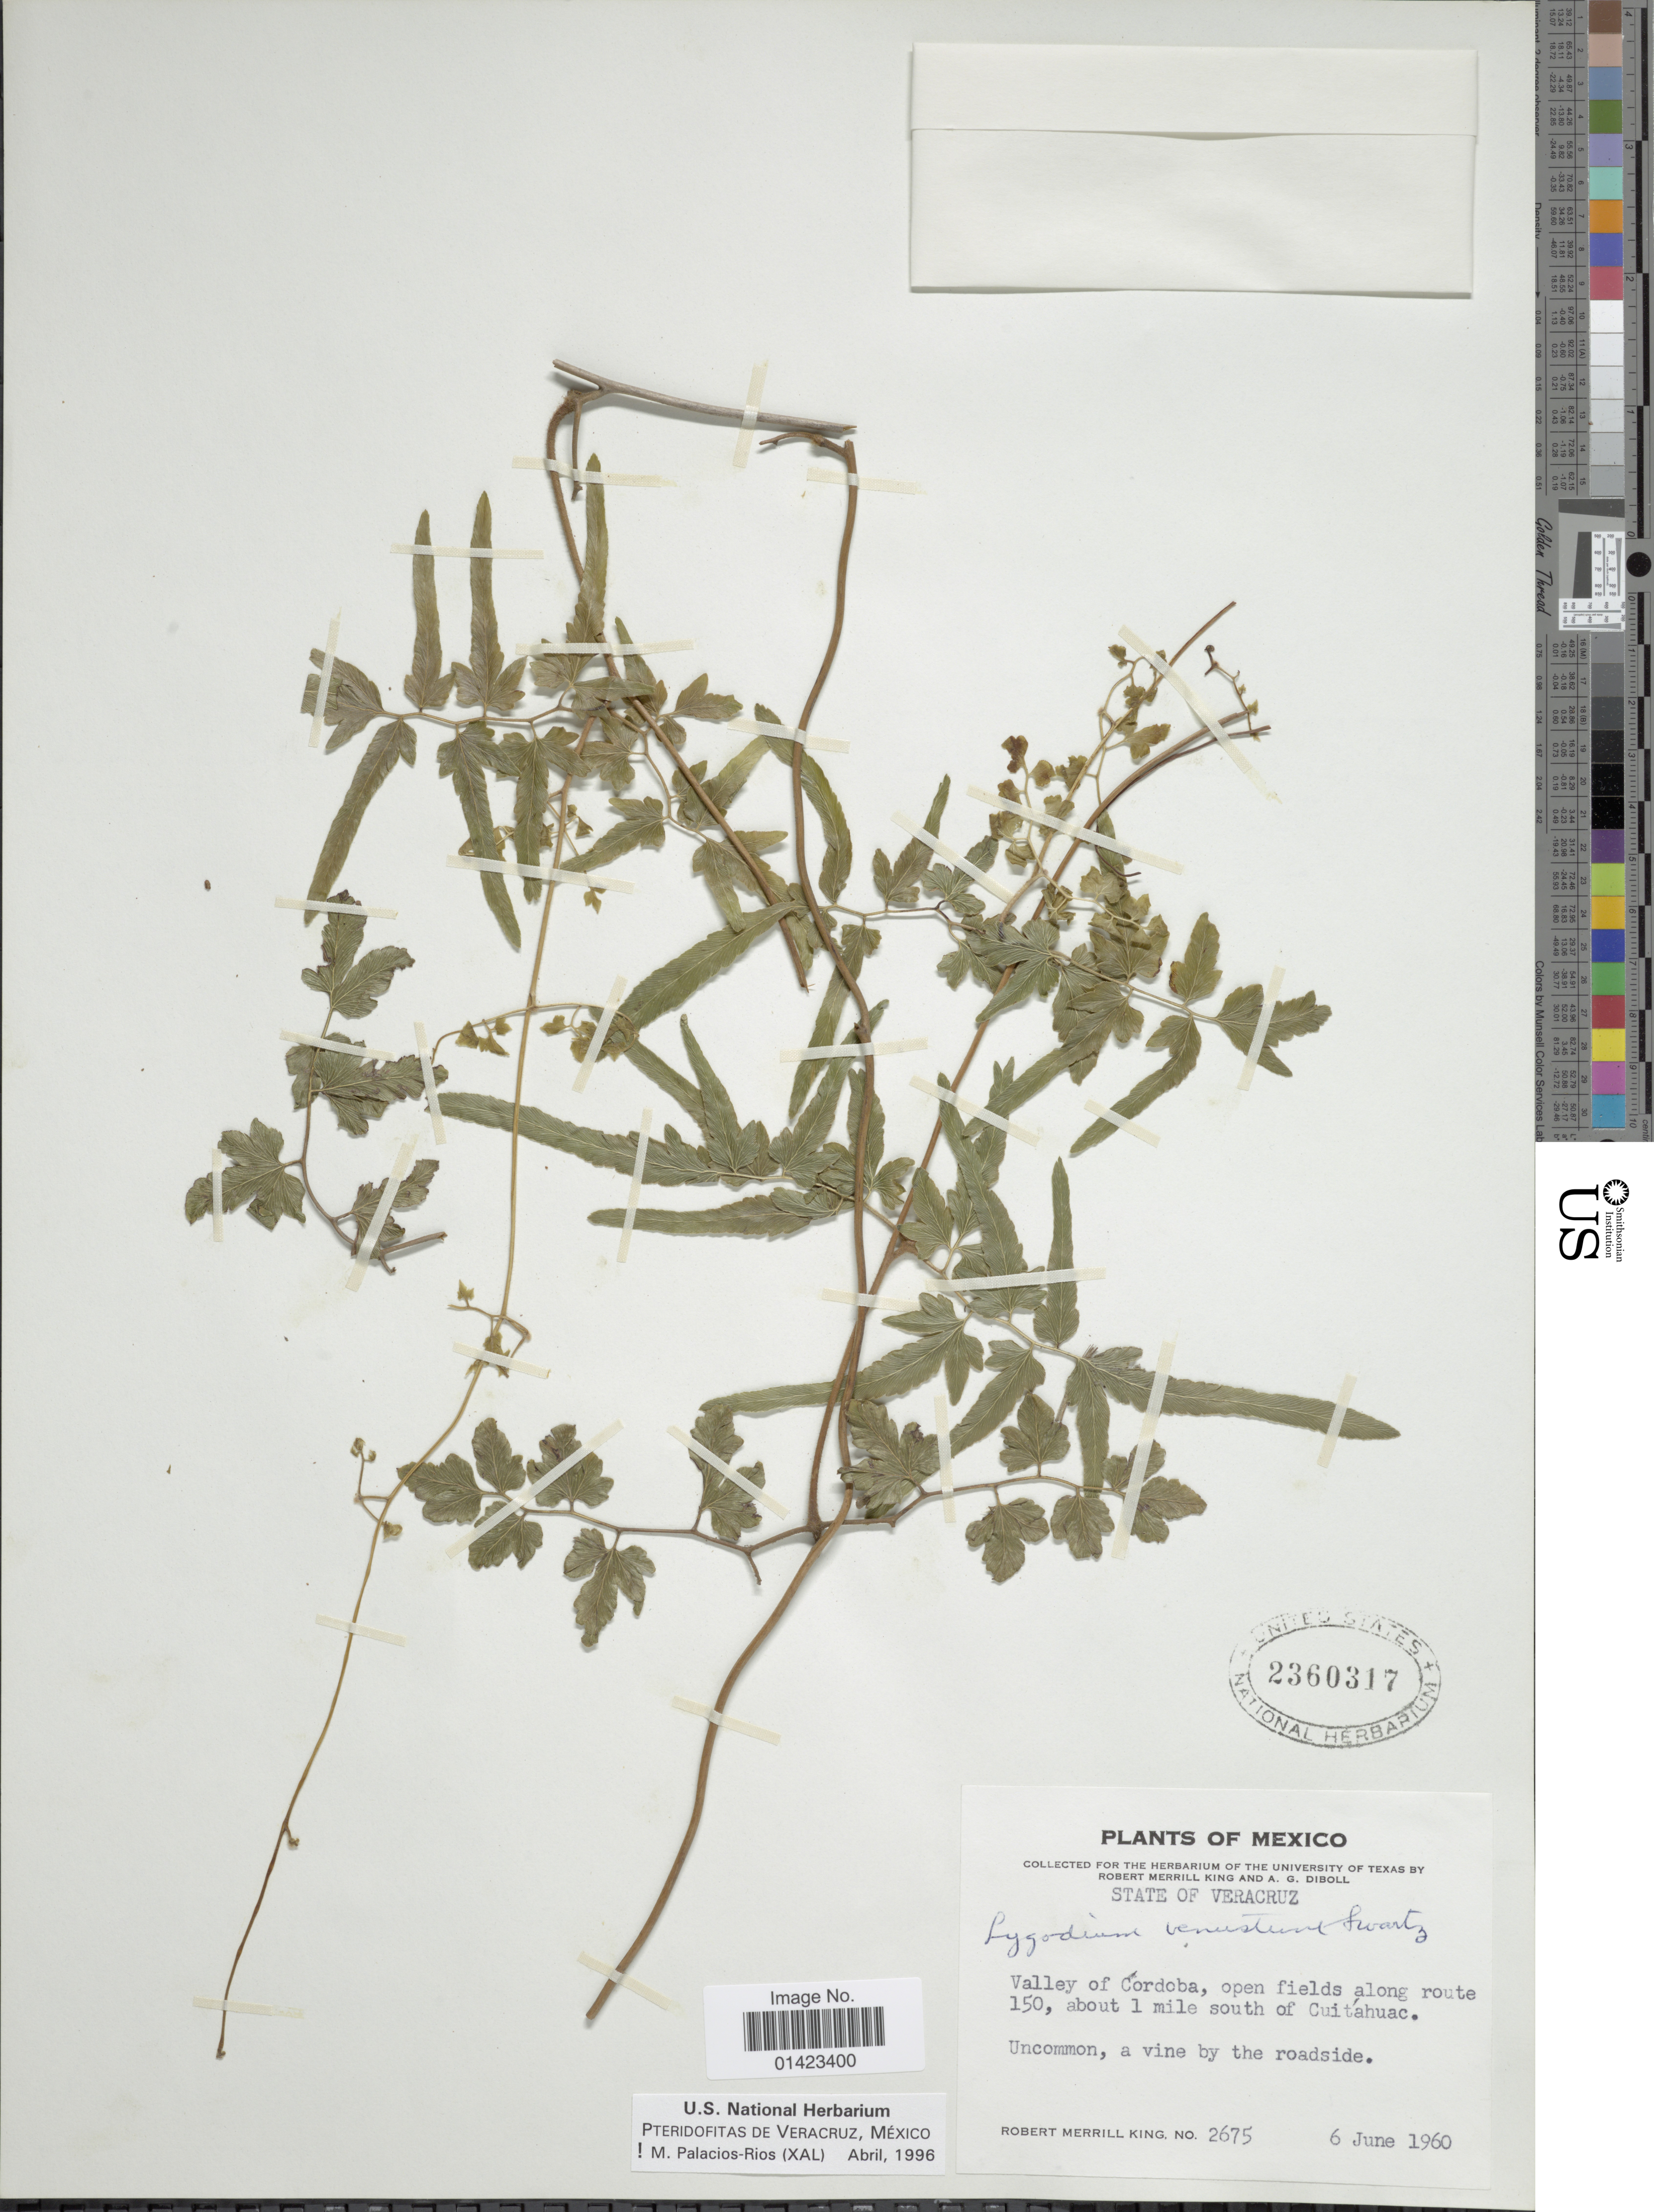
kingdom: Plantae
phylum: Tracheophyta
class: Polypodiopsida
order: Schizaeales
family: Lygodiaceae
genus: Lygodium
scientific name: Lygodium venustum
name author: Sw.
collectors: R. M. King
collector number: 2675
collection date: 1960-06-06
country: Mexico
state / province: Veracruz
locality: State of Veracruz, Valley of Cordoba, open fields along route 150, about 1 mile south of Cuitahuac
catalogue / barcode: US 2360317